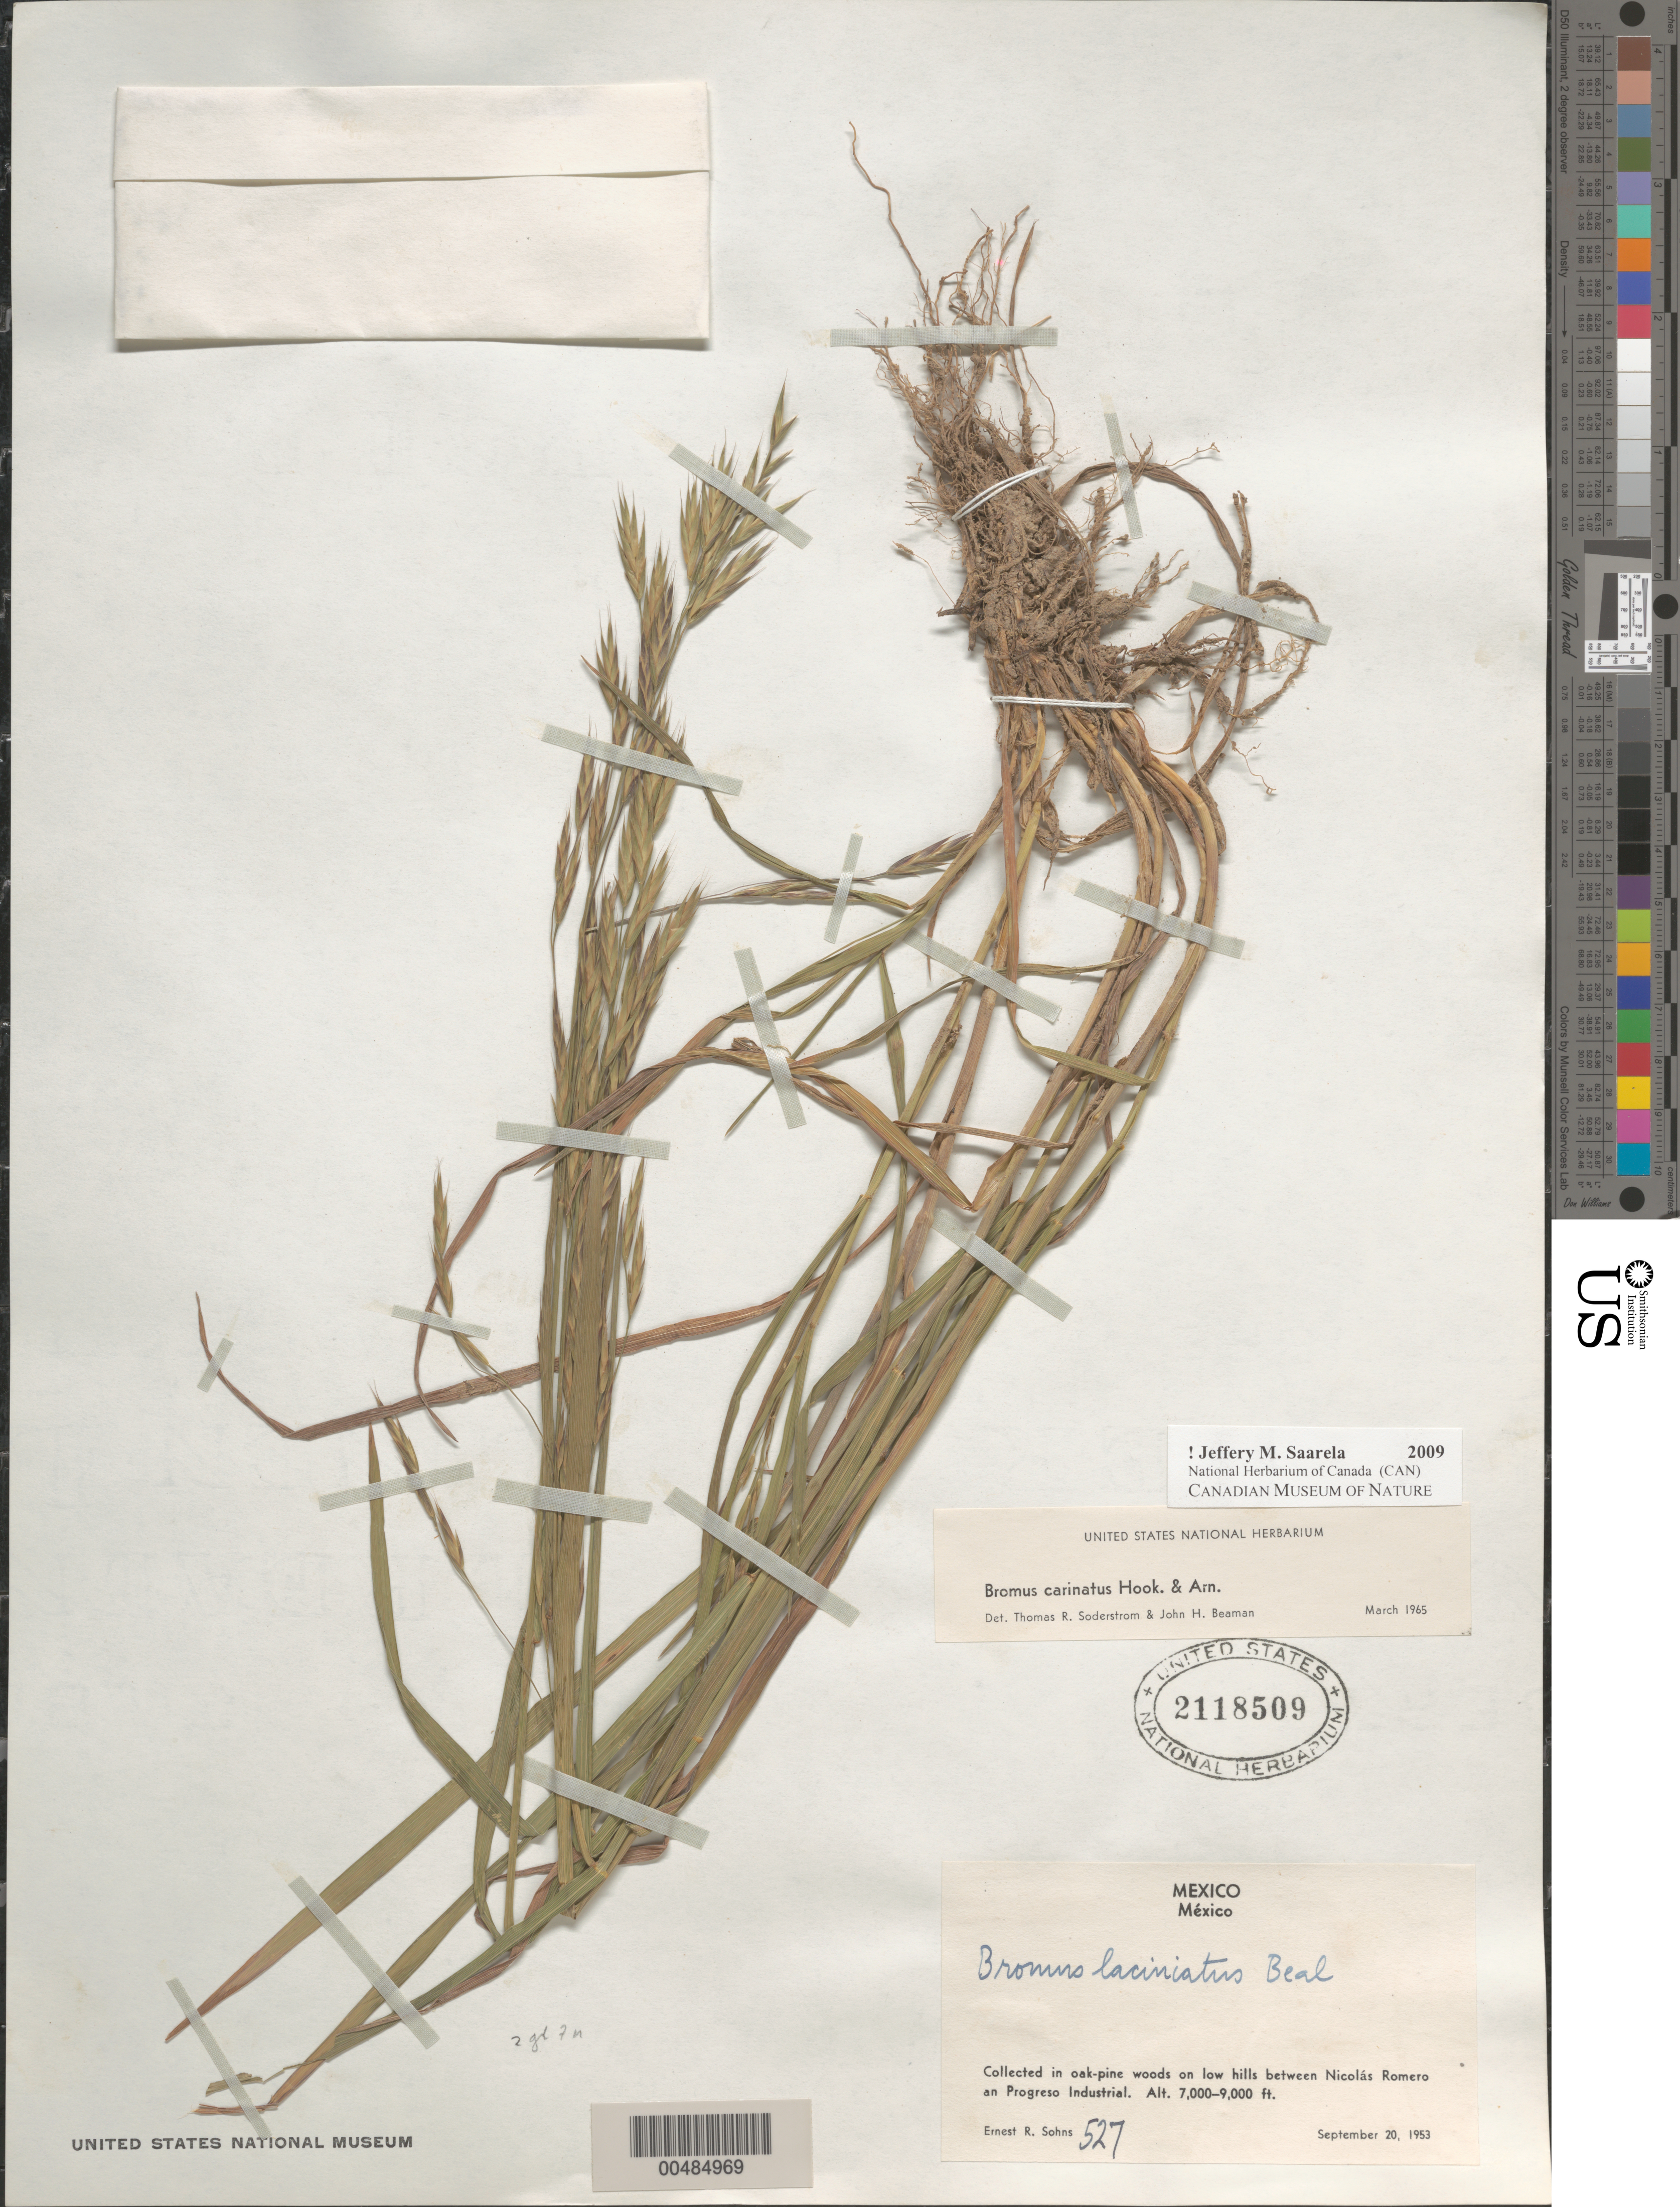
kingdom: Plantae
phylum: Tracheophyta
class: Liliopsida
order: Poales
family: Poaceae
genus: Bromus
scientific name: Bromus carinatus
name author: Hook. & Arn.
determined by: Soderstrom, T. R.; Beaman, J. H.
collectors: E. R. Sohns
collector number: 527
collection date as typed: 20 Sep 1953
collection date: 1953-09-20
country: Mexico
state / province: México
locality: Between Nicolás Romero and Progreso Industrial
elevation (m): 2134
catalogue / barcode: US 2118509